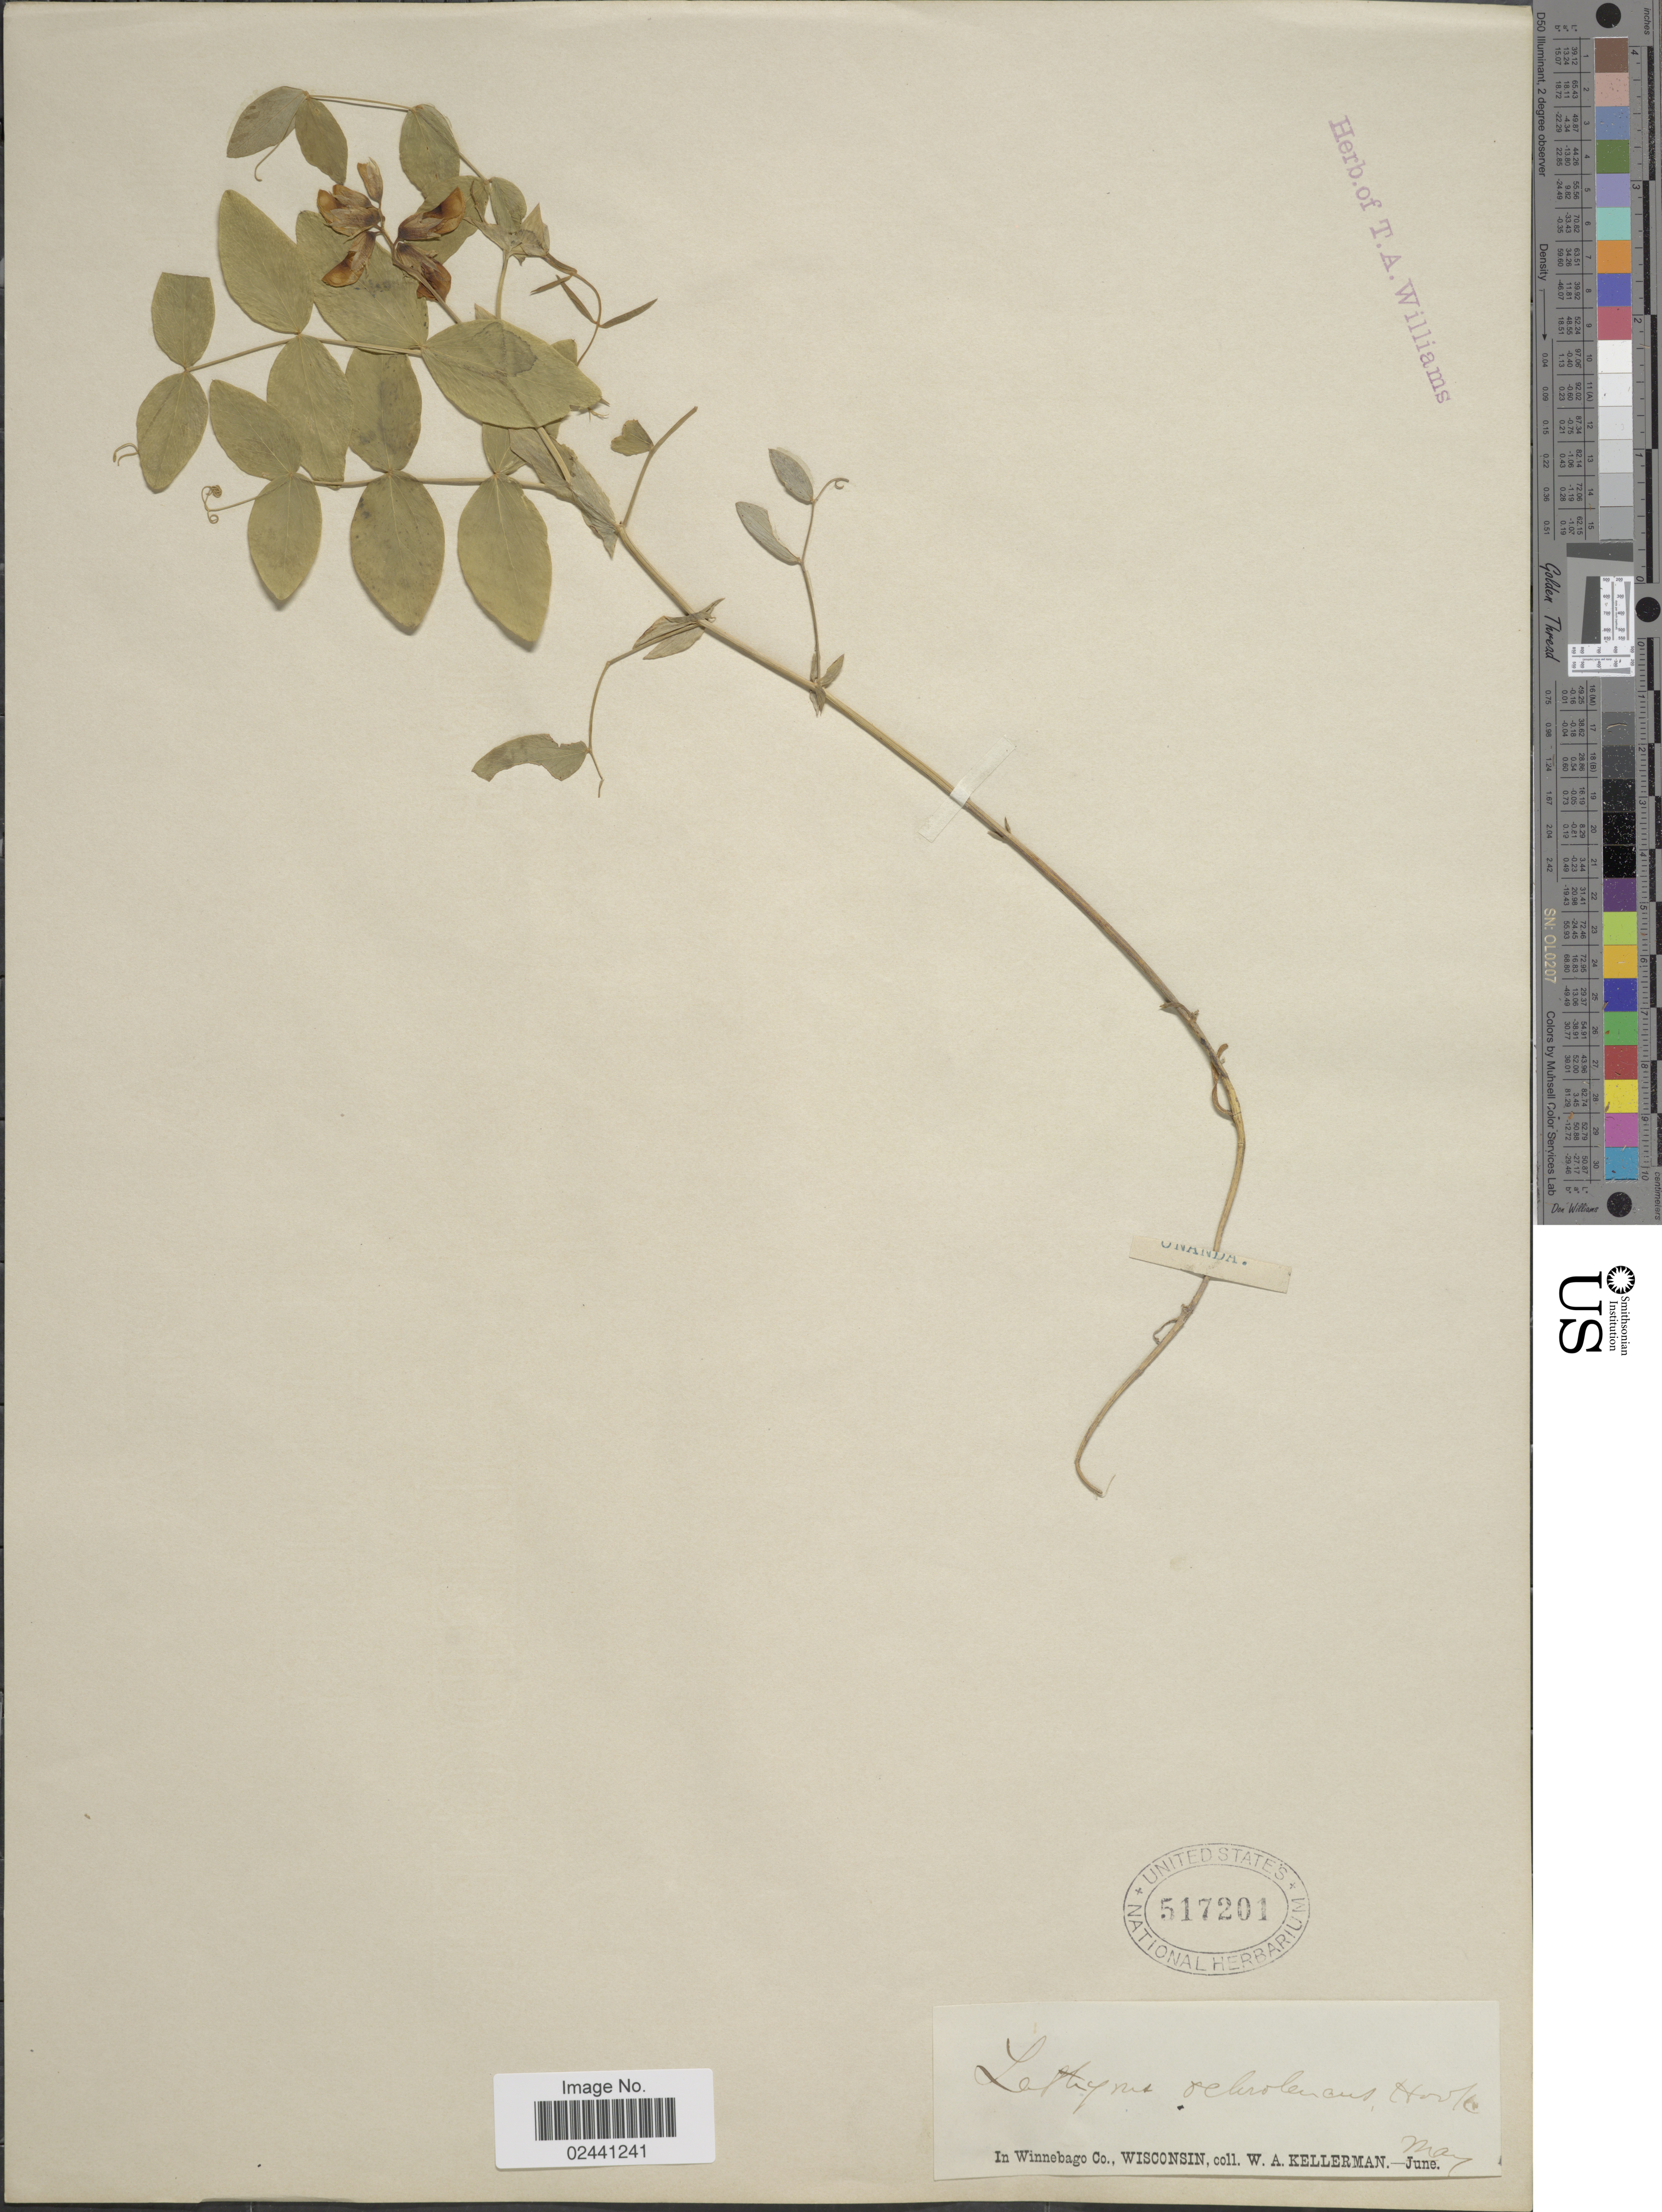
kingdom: Plantae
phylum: Tracheophyta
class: Magnoliopsida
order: Fabales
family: Fabaceae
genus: Lathyrus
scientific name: Lathyrus ochroleucus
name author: Hook.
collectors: W. Kellerman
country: United States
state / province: Wisconsin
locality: In Winnebago Co.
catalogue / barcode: US 517201